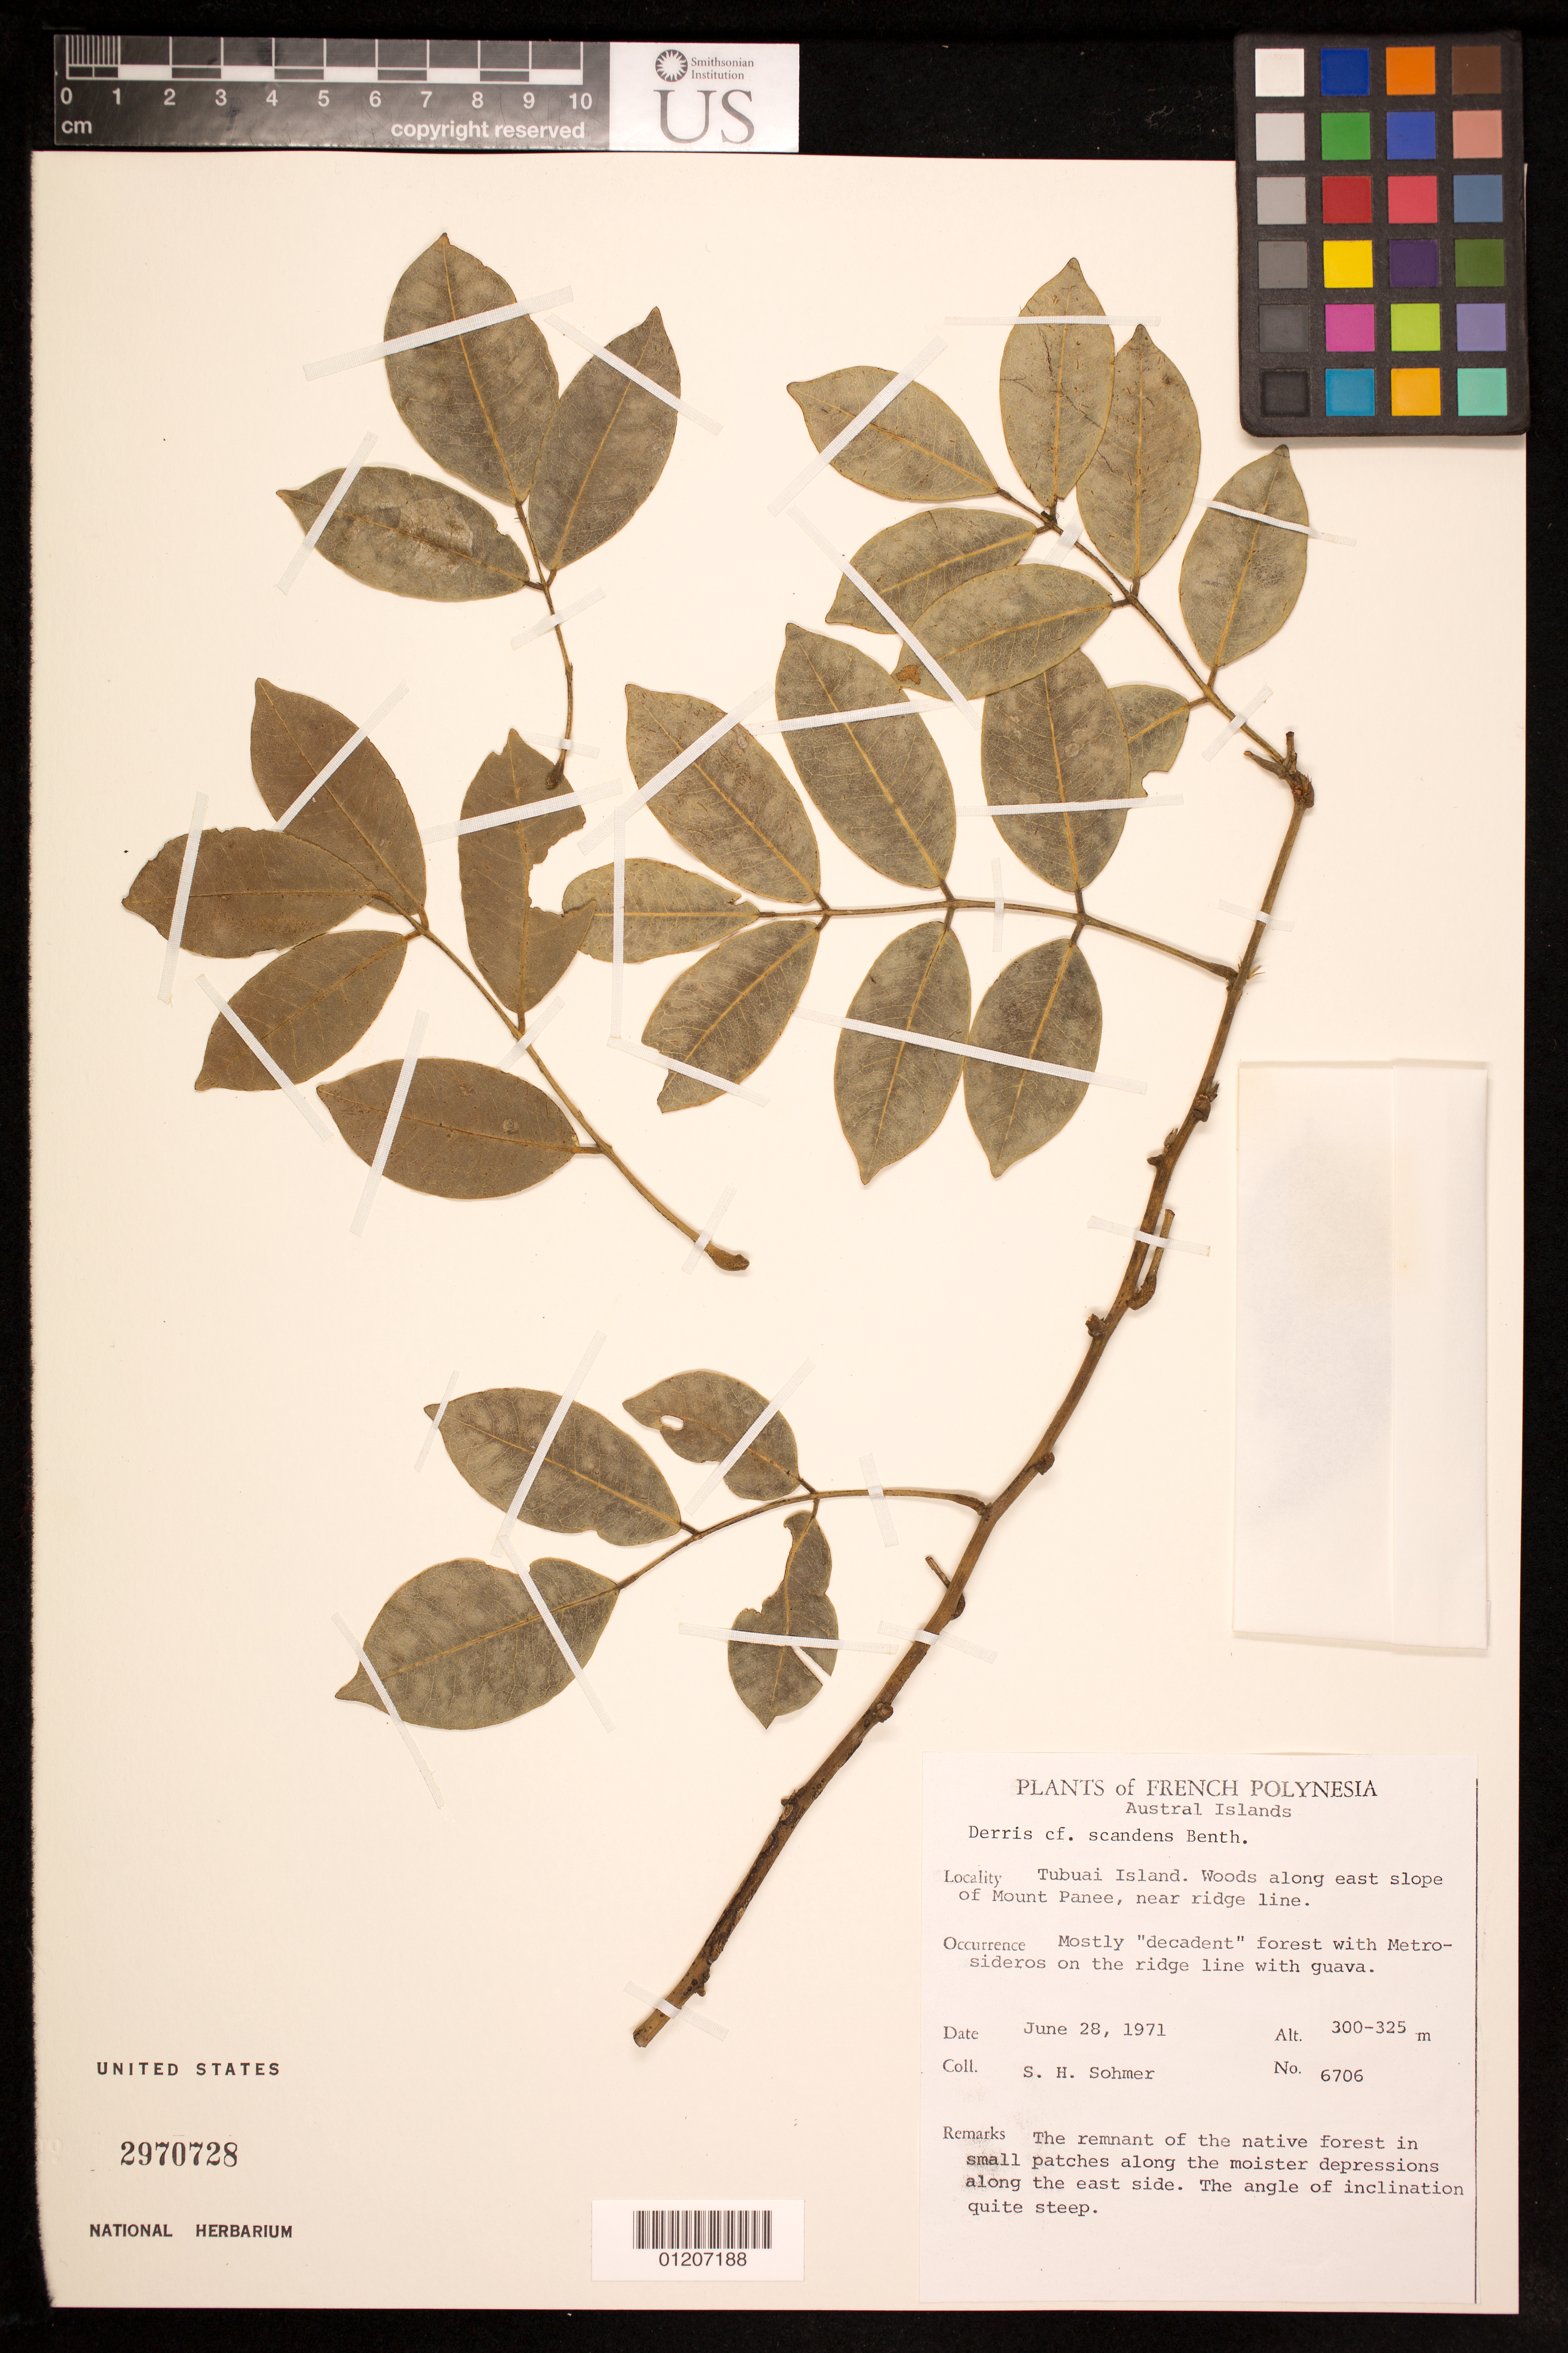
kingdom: Plantae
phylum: Tracheophyta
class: Magnoliopsida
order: Fabales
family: Fabaceae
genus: Brachypterum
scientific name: Brachypterum scandens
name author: (Roxb.) Miq.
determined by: Strong, Mark T., (BOT), Smithsonian Institution - National Museum of Natural History (UNITED STATES)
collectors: S. H. Sohmer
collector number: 6706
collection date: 1971-06-28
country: French Polynesia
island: Tubuai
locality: Woods along east slope of Mount Panee, near ridge line.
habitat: Mostly "decadent" forest with Metrosideros on the ridge line with guava. the remnant of the native forest. Along the moister depressions.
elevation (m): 300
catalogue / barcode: US 2970728